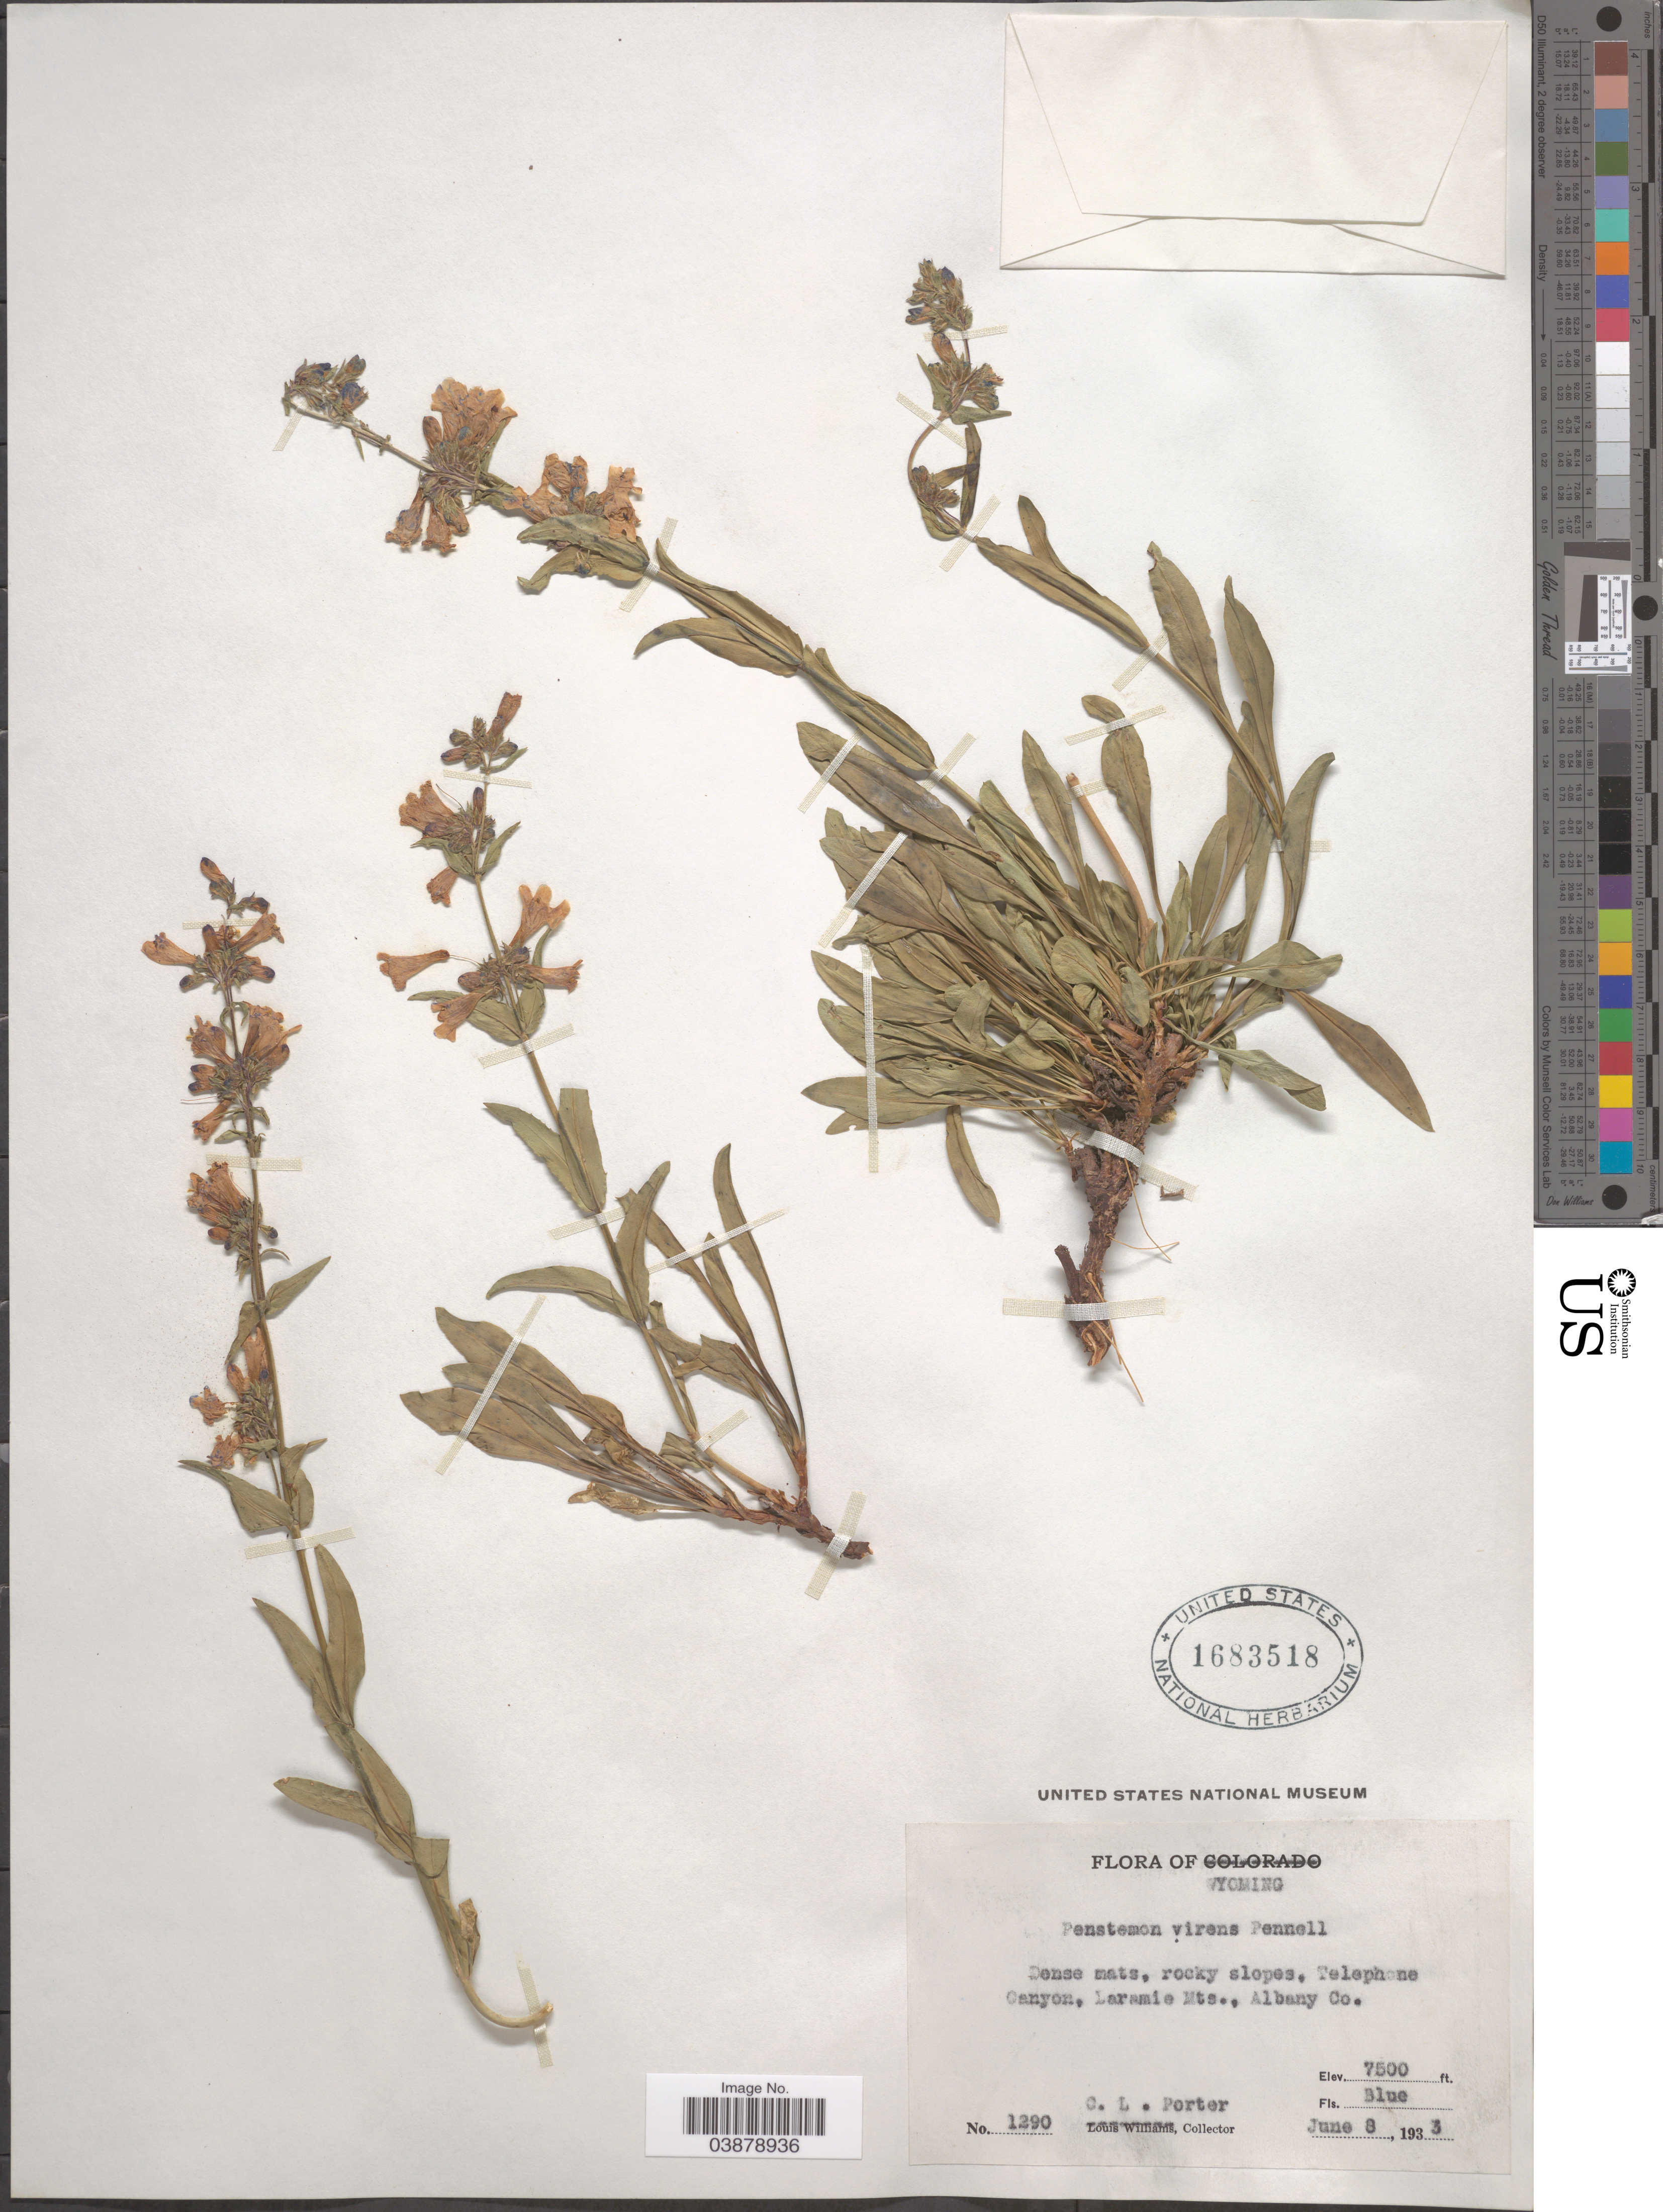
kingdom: Plantae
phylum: Tracheophyta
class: Magnoliopsida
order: Lamiales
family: Plantaginaceae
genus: Penstemon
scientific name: Penstemon virens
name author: Pennell ex Rydb.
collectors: C. L. Porter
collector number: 1290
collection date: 1933-06-08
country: United States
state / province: Wyoming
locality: Telephone Canyon, Laramie Mts., Albany Co.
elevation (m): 2286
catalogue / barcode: US 1683518